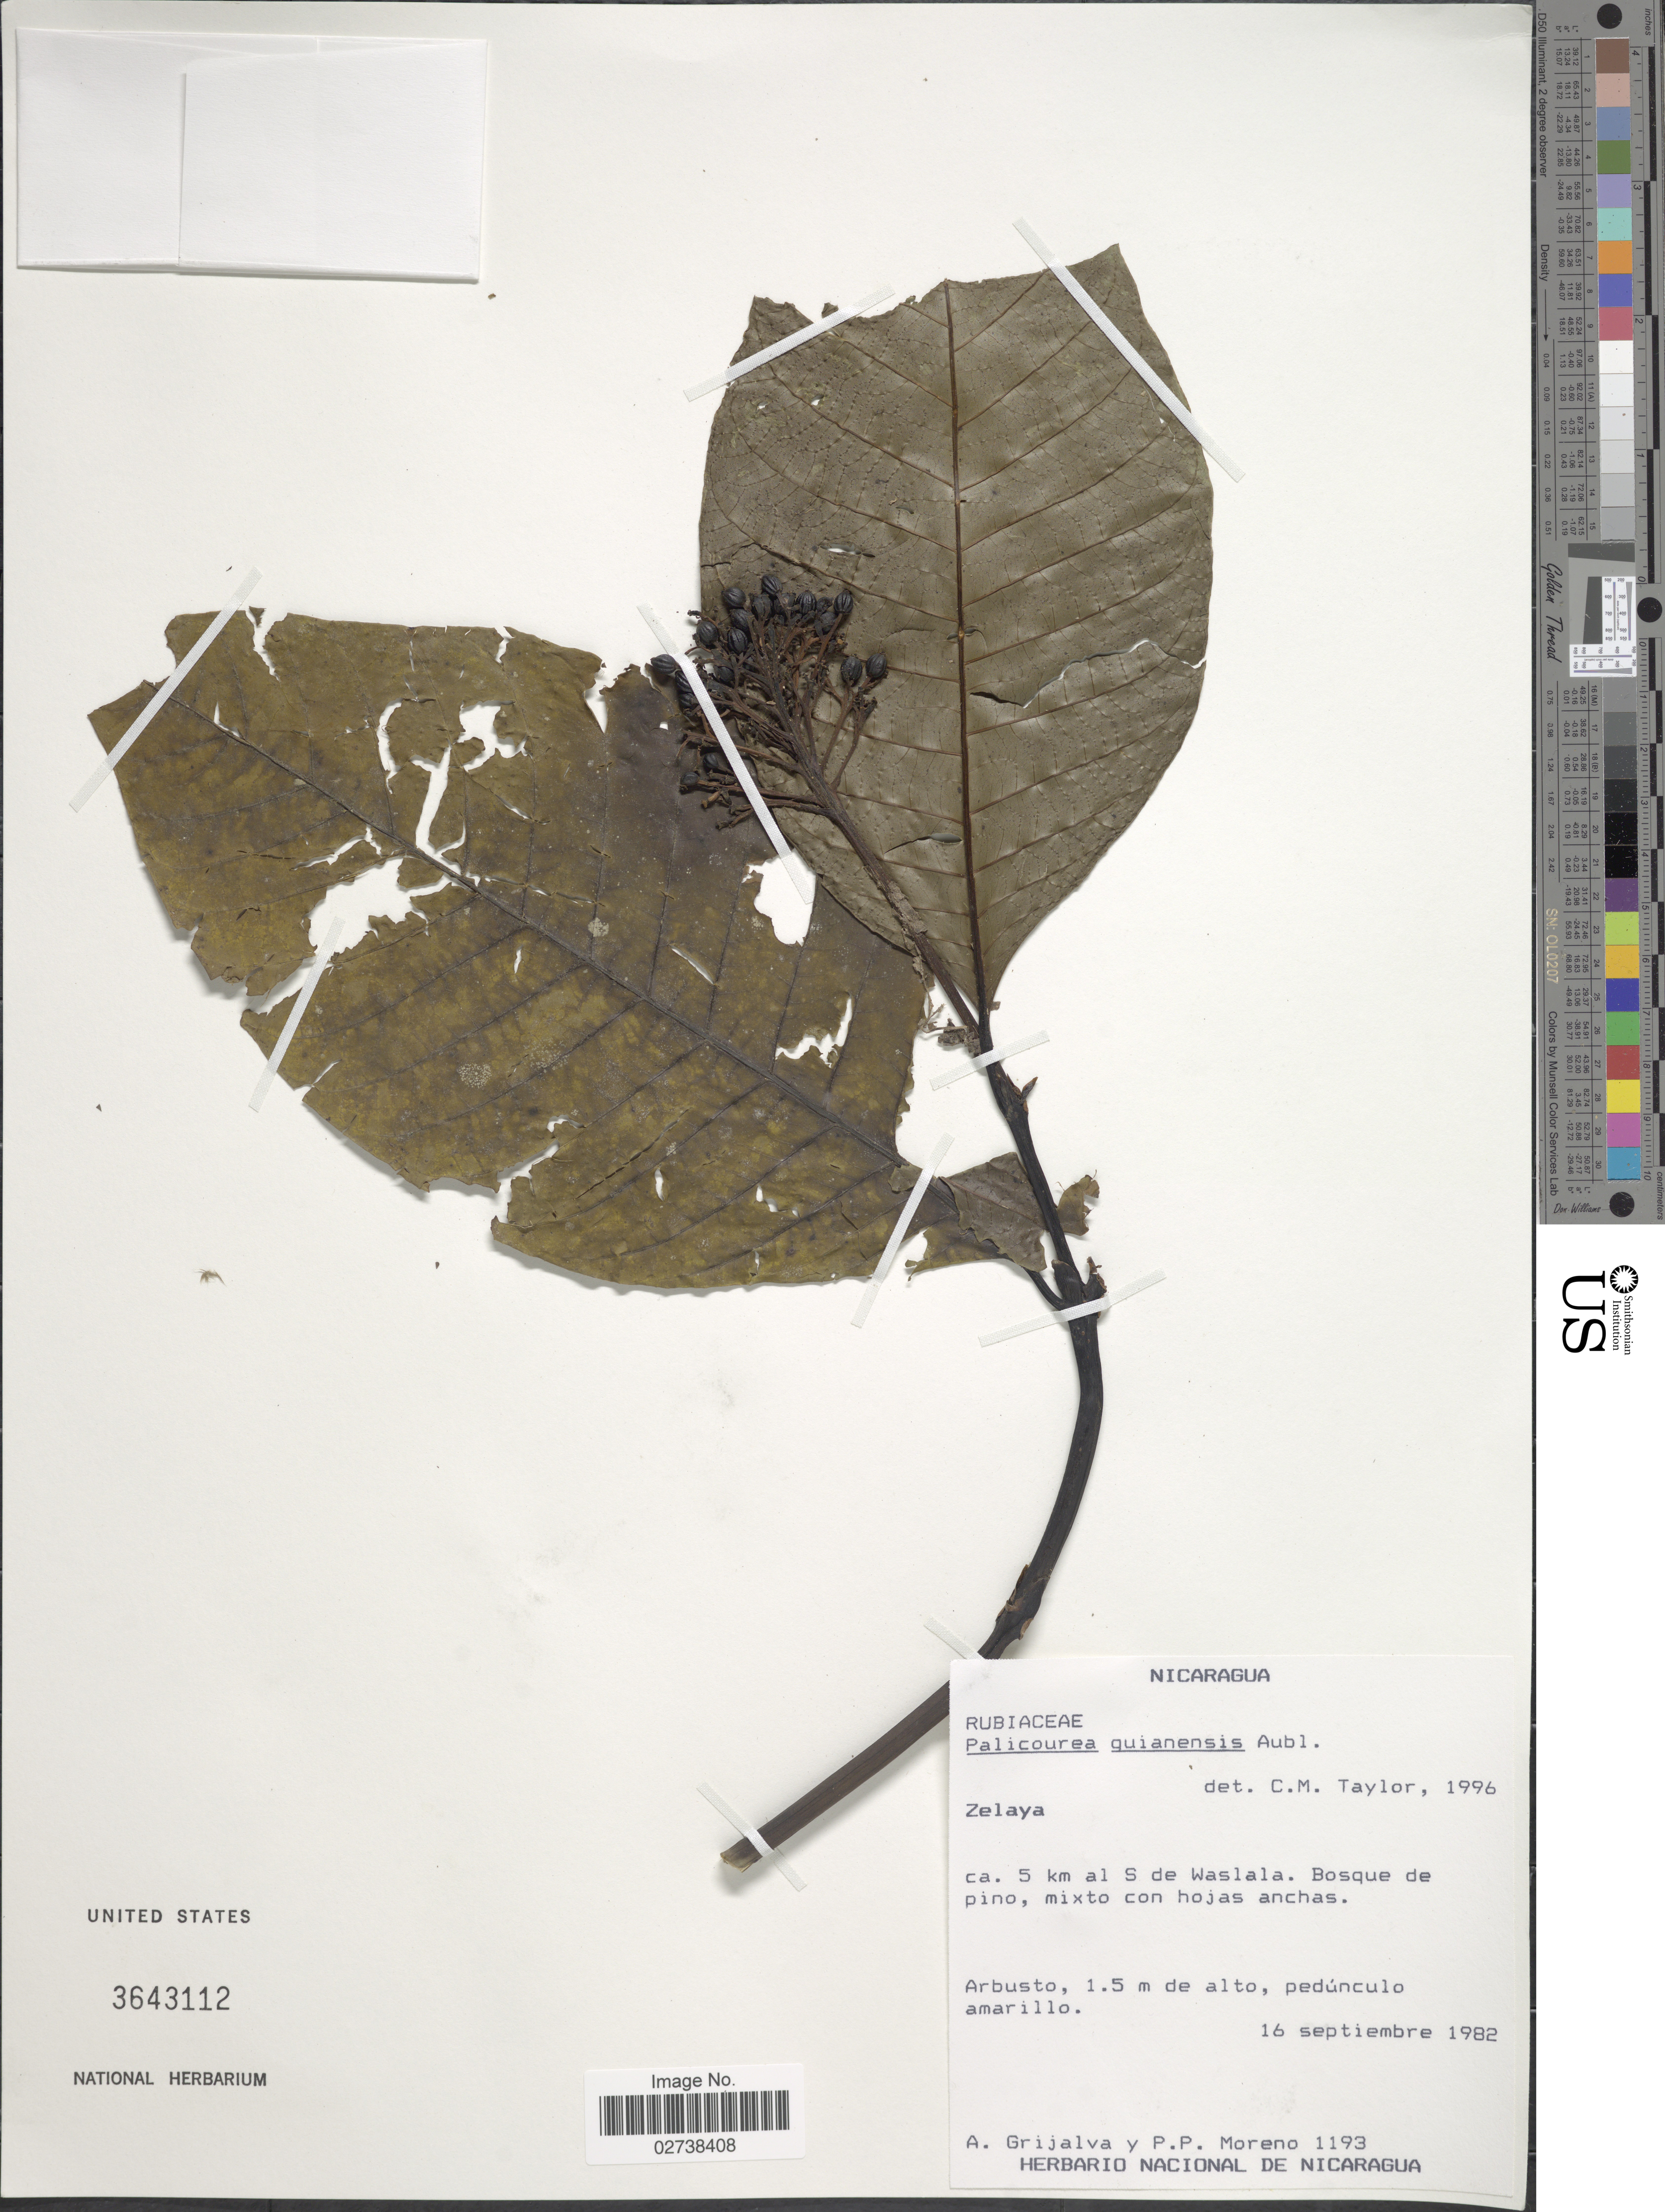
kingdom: Plantae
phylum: Tracheophyta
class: Magnoliopsida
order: Gentianales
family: Rubiaceae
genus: Palicourea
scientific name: Palicourea guianensis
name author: Aubl.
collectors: A. Grijalva & P. Moreno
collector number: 1193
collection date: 1982-09-16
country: Nicaragua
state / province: Atlantico Norte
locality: Zelaya. ca. 5 km al S de Waslala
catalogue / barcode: US 3643112